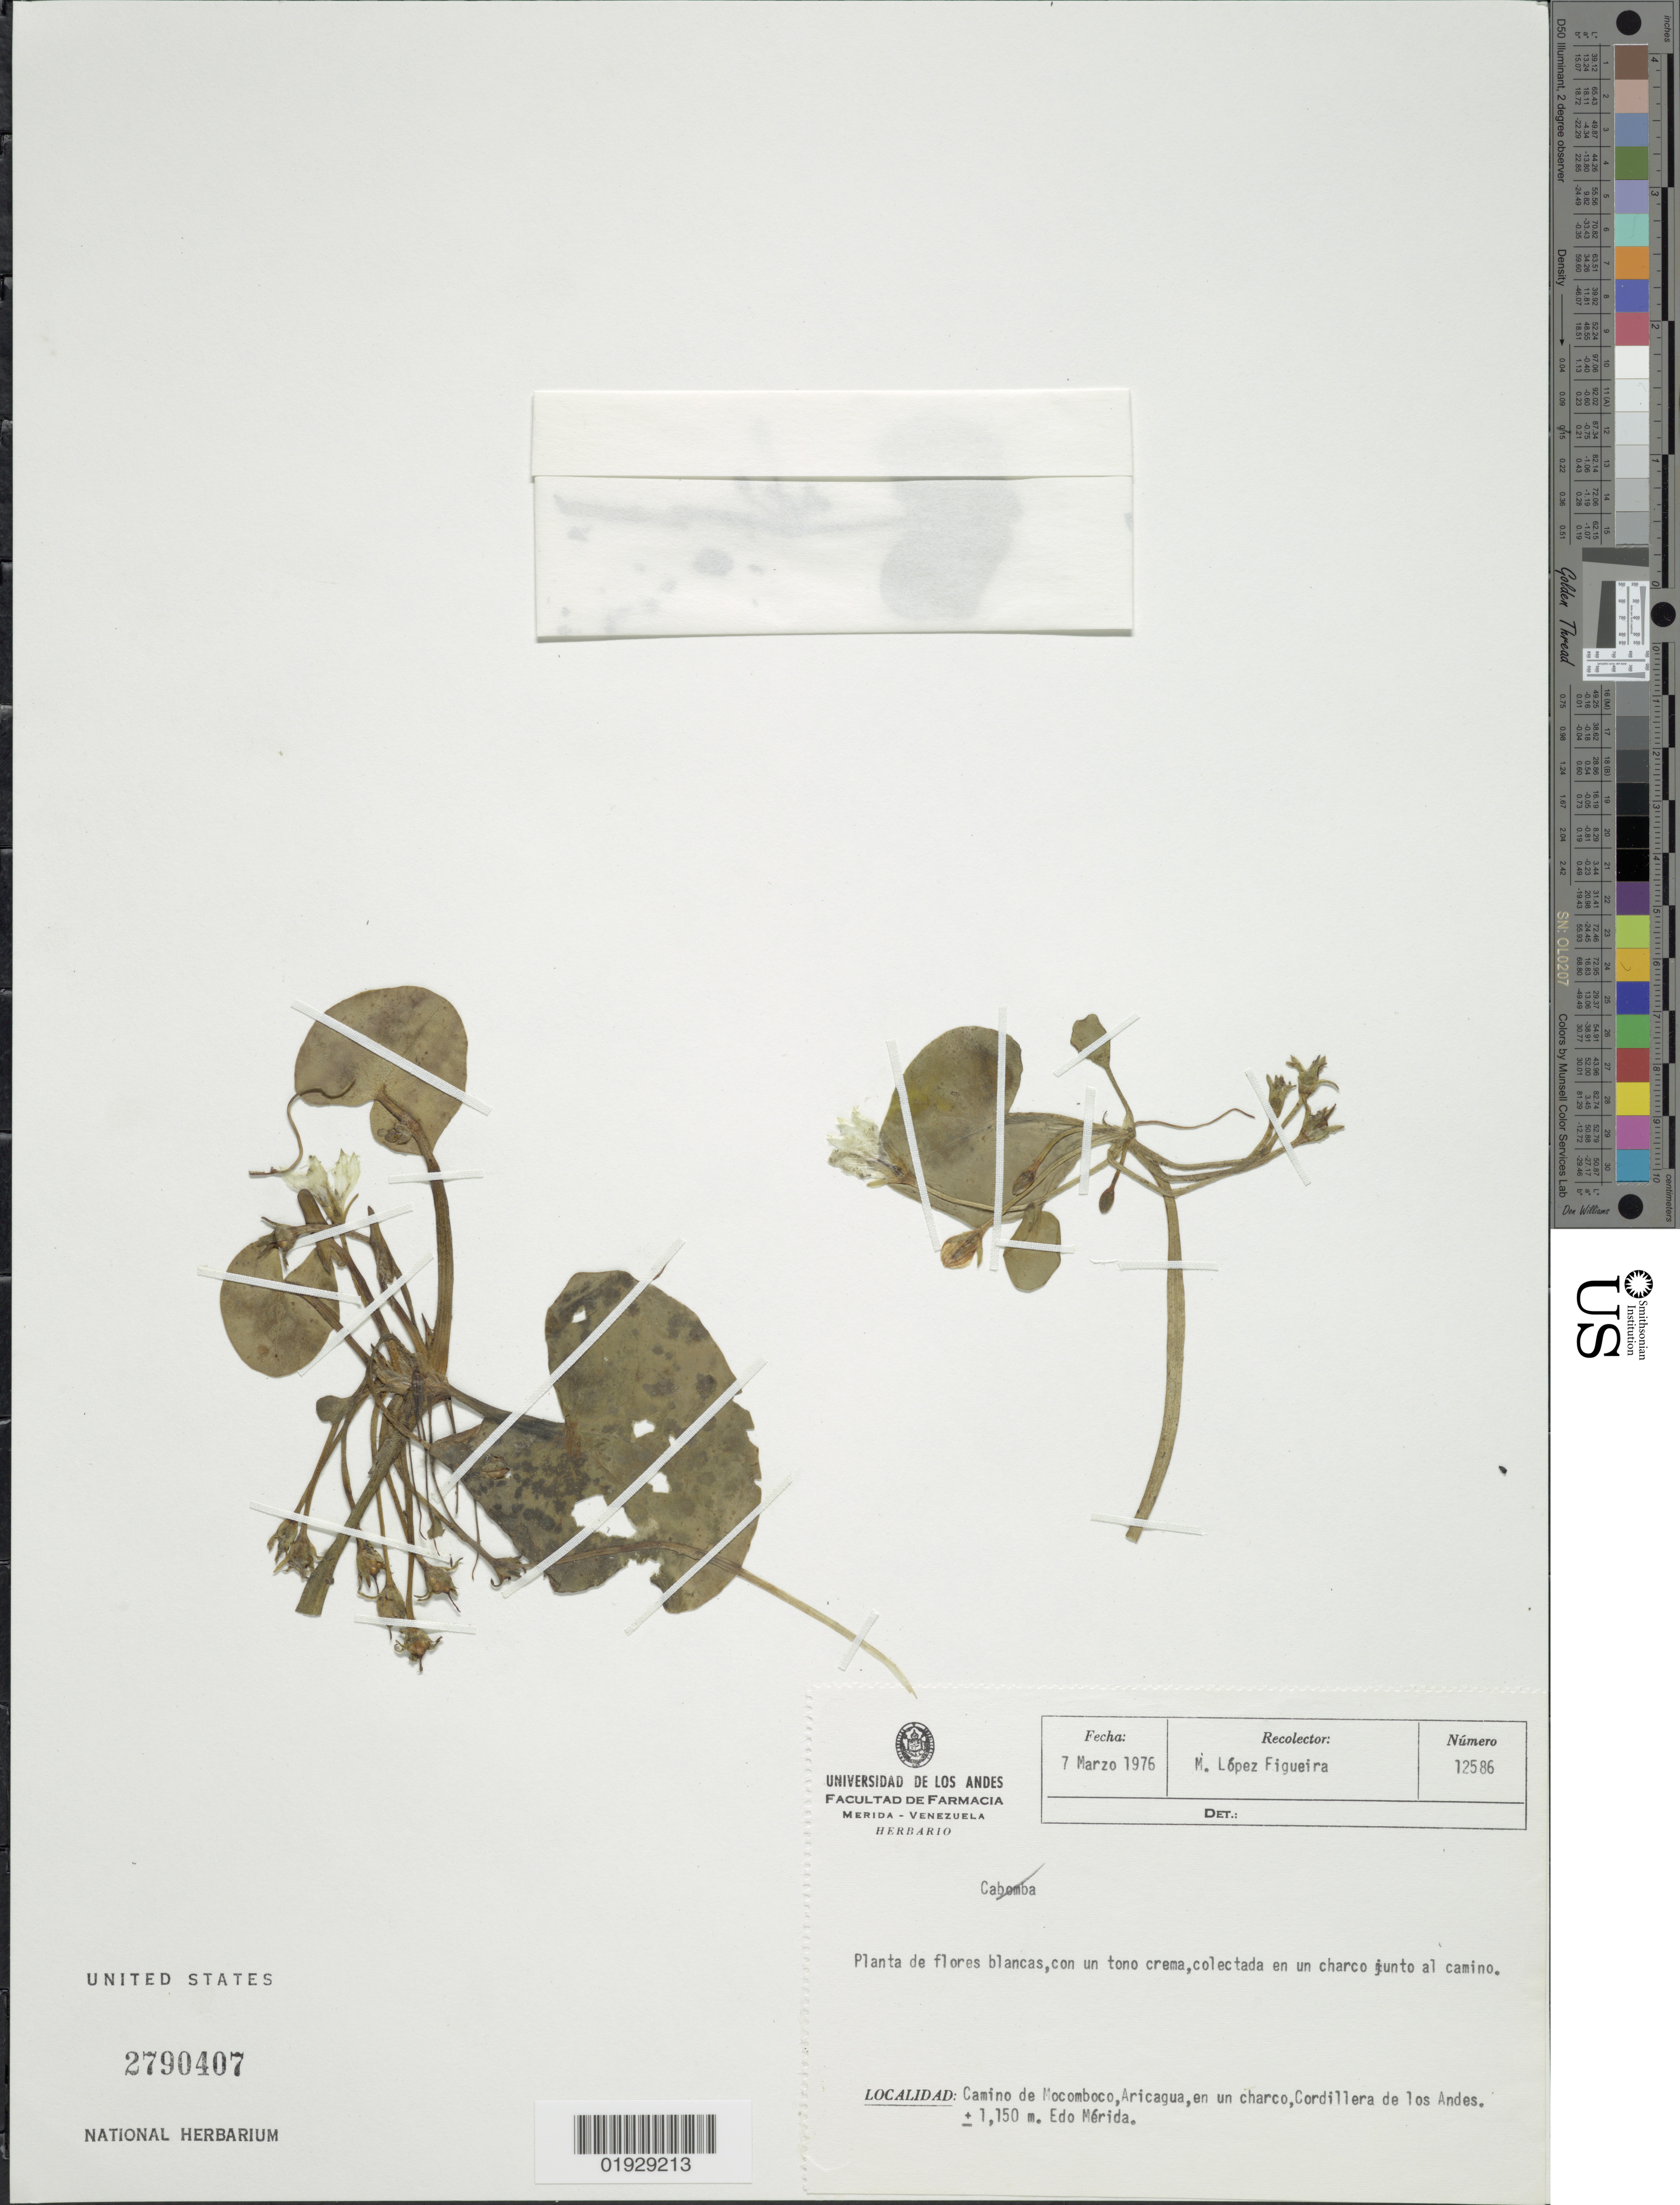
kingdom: Plantae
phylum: Tracheophyta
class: Magnoliopsida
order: Asterales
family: Menyanthaceae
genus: Nymphoides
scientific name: Nymphoides sp.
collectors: M. López Figueiras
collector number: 12586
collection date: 1976-03-07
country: Venezuela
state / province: Mérida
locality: Camino de Mocomboco, Aricagua, en un charco. Cordillera de los Andes. Edo Mérida.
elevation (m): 1150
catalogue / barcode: US 2790407